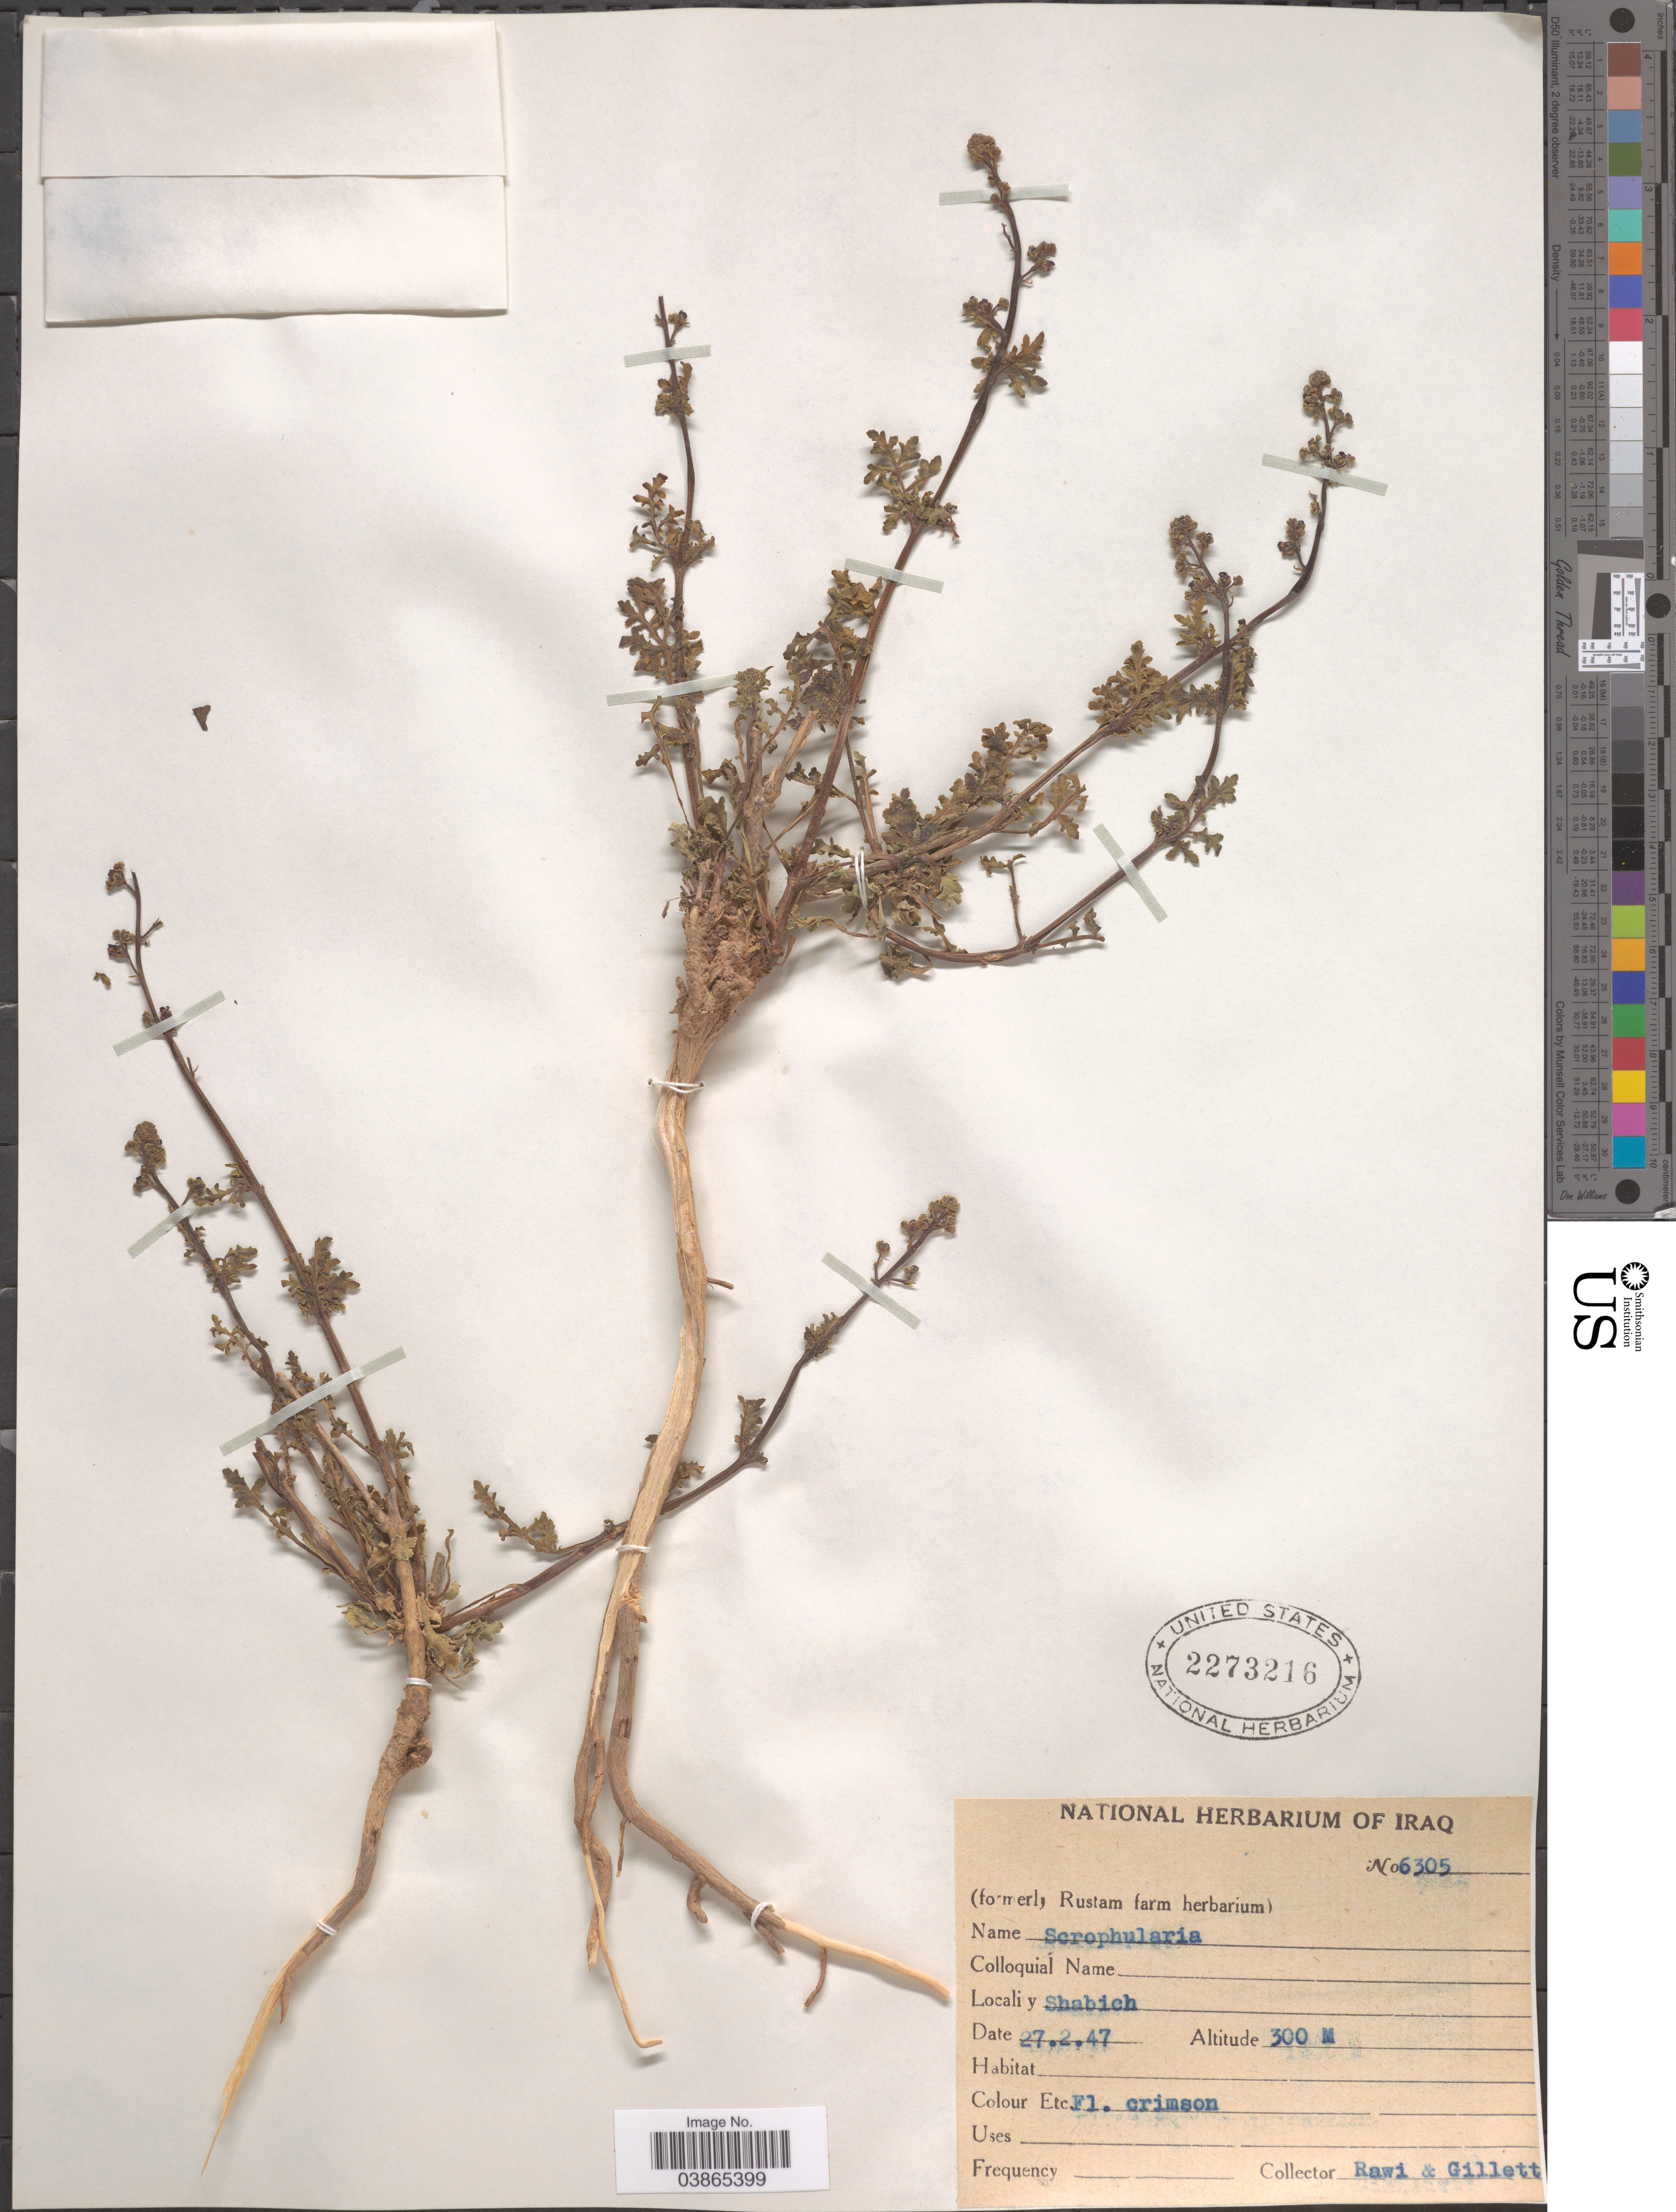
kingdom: Plantae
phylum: Tracheophyta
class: Magnoliopsida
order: Lamiales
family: Scrophulariaceae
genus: Scrophularia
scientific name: Scrophularia sp.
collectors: -. Rawi & Gillett, --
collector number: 6305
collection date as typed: Transcribed d/m/y: 27/2/47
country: Iraq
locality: Shabich.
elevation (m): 300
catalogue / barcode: US 2273216